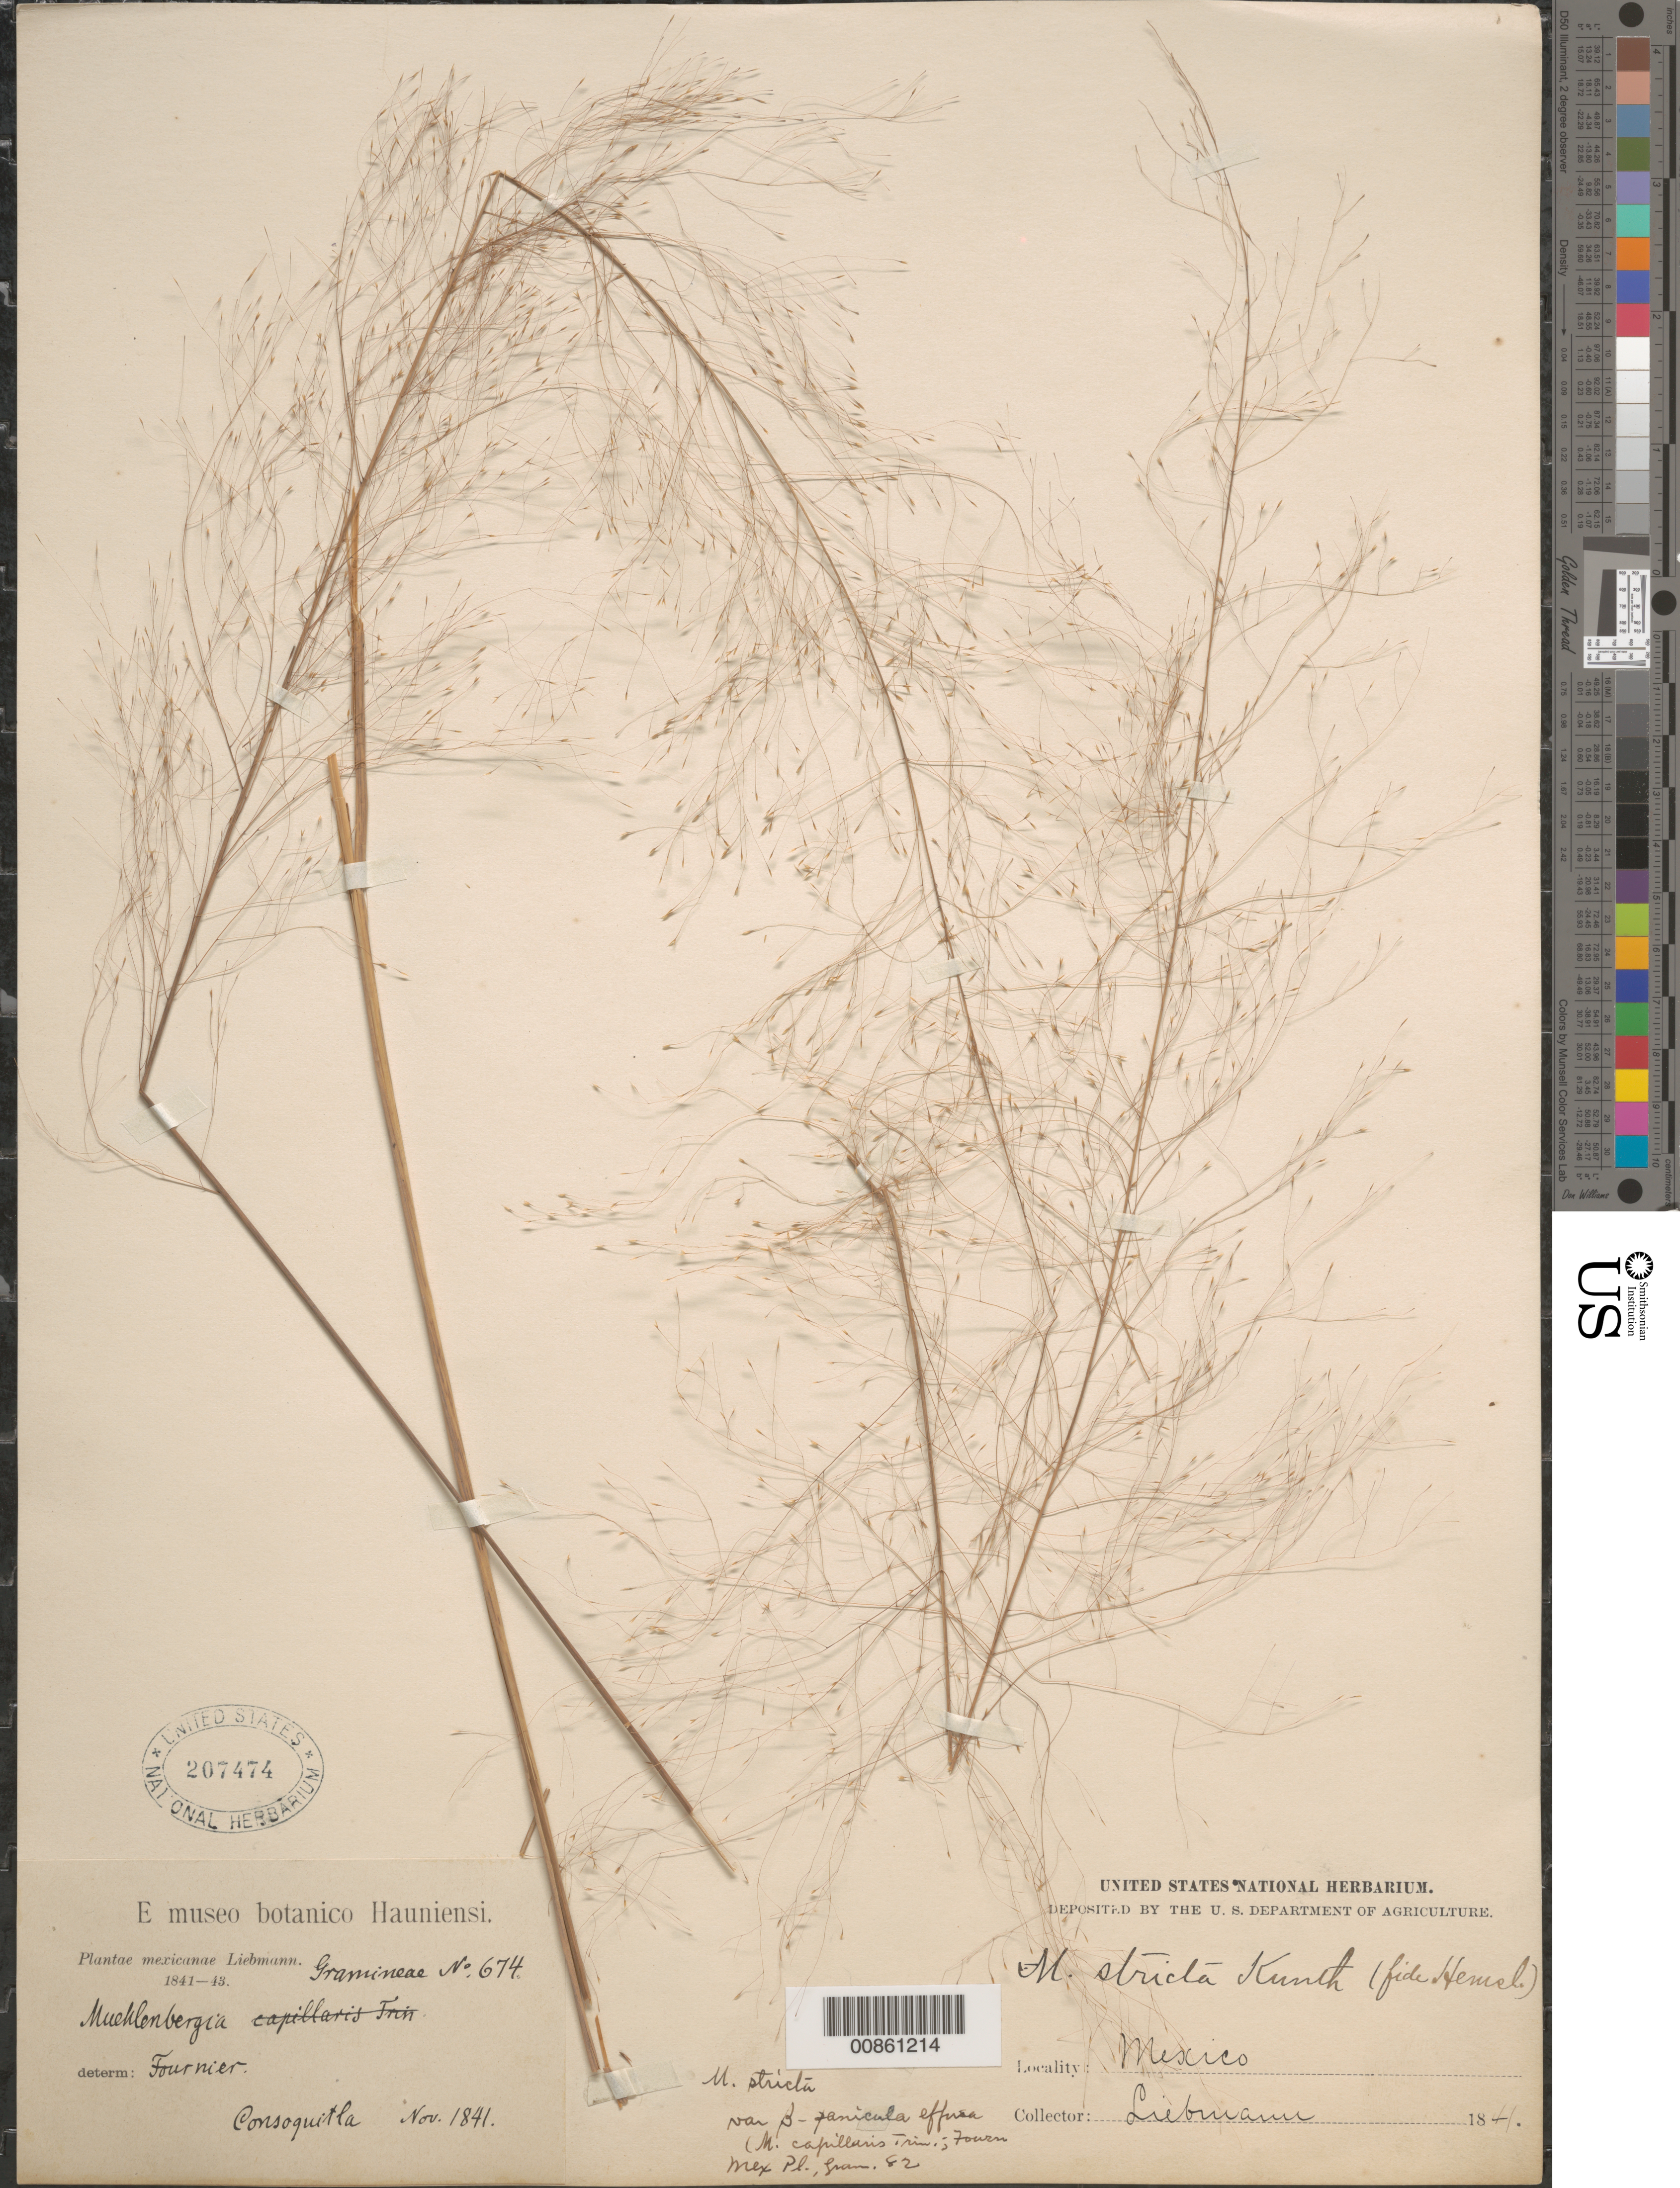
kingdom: Plantae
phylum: Tracheophyta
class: Liliopsida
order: Poales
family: Poaceae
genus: Muhlenbergia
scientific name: Muhlenbergia capillaris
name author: (Lam.) Trin.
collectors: F. M. Liebmann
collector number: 674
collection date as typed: Nov 1841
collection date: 1841-11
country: Mexico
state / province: Oaxaca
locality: Consoquitla, Oax.?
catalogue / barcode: US 207474